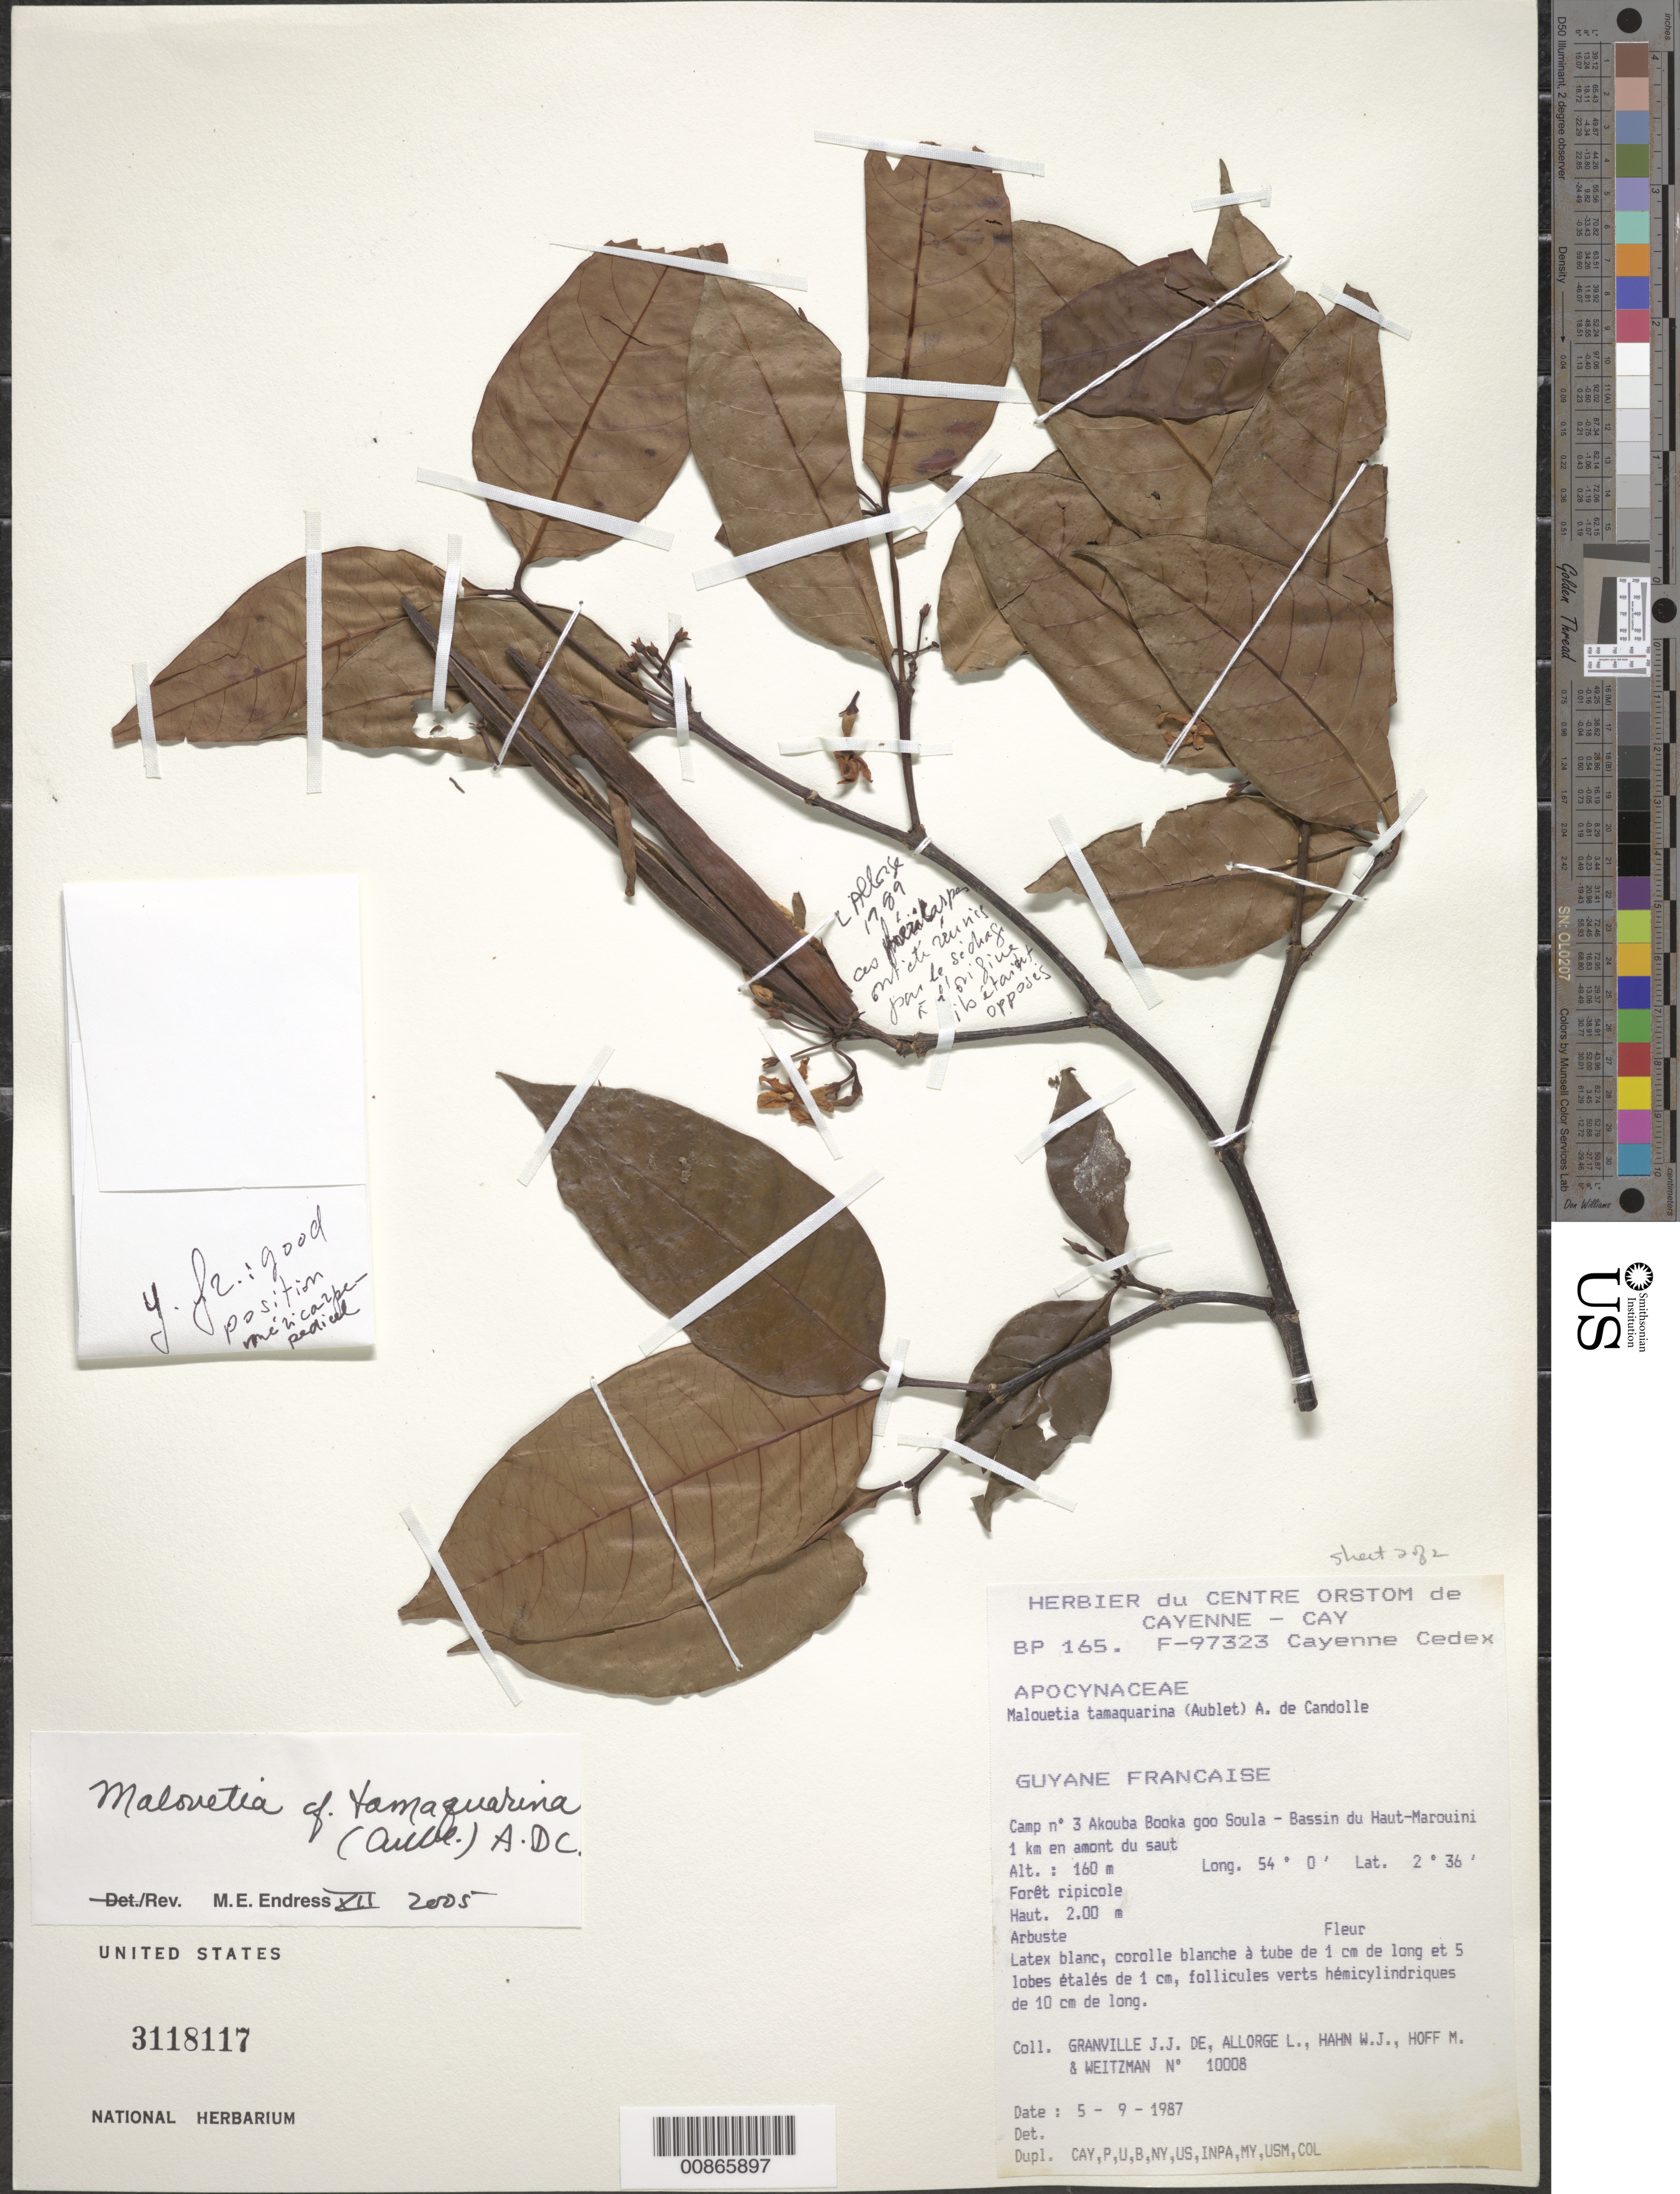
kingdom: Plantae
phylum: Tracheophyta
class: Magnoliopsida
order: Gentianales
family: Apocynaceae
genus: Malouetia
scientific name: Malouetia tamaquarina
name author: (Aubl.) A. DC.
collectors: J.-J. de Granville, L. Allorge, W. J. Hahn, M. Hoff & Weitzman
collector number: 10008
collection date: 1987-09-05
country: French Guiana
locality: Guyane Francaise. Camp no 3 Akouba goo Soula - Bassin du Haut-Marouini 1 km en amont du saut.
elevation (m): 160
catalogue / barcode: US 3118117